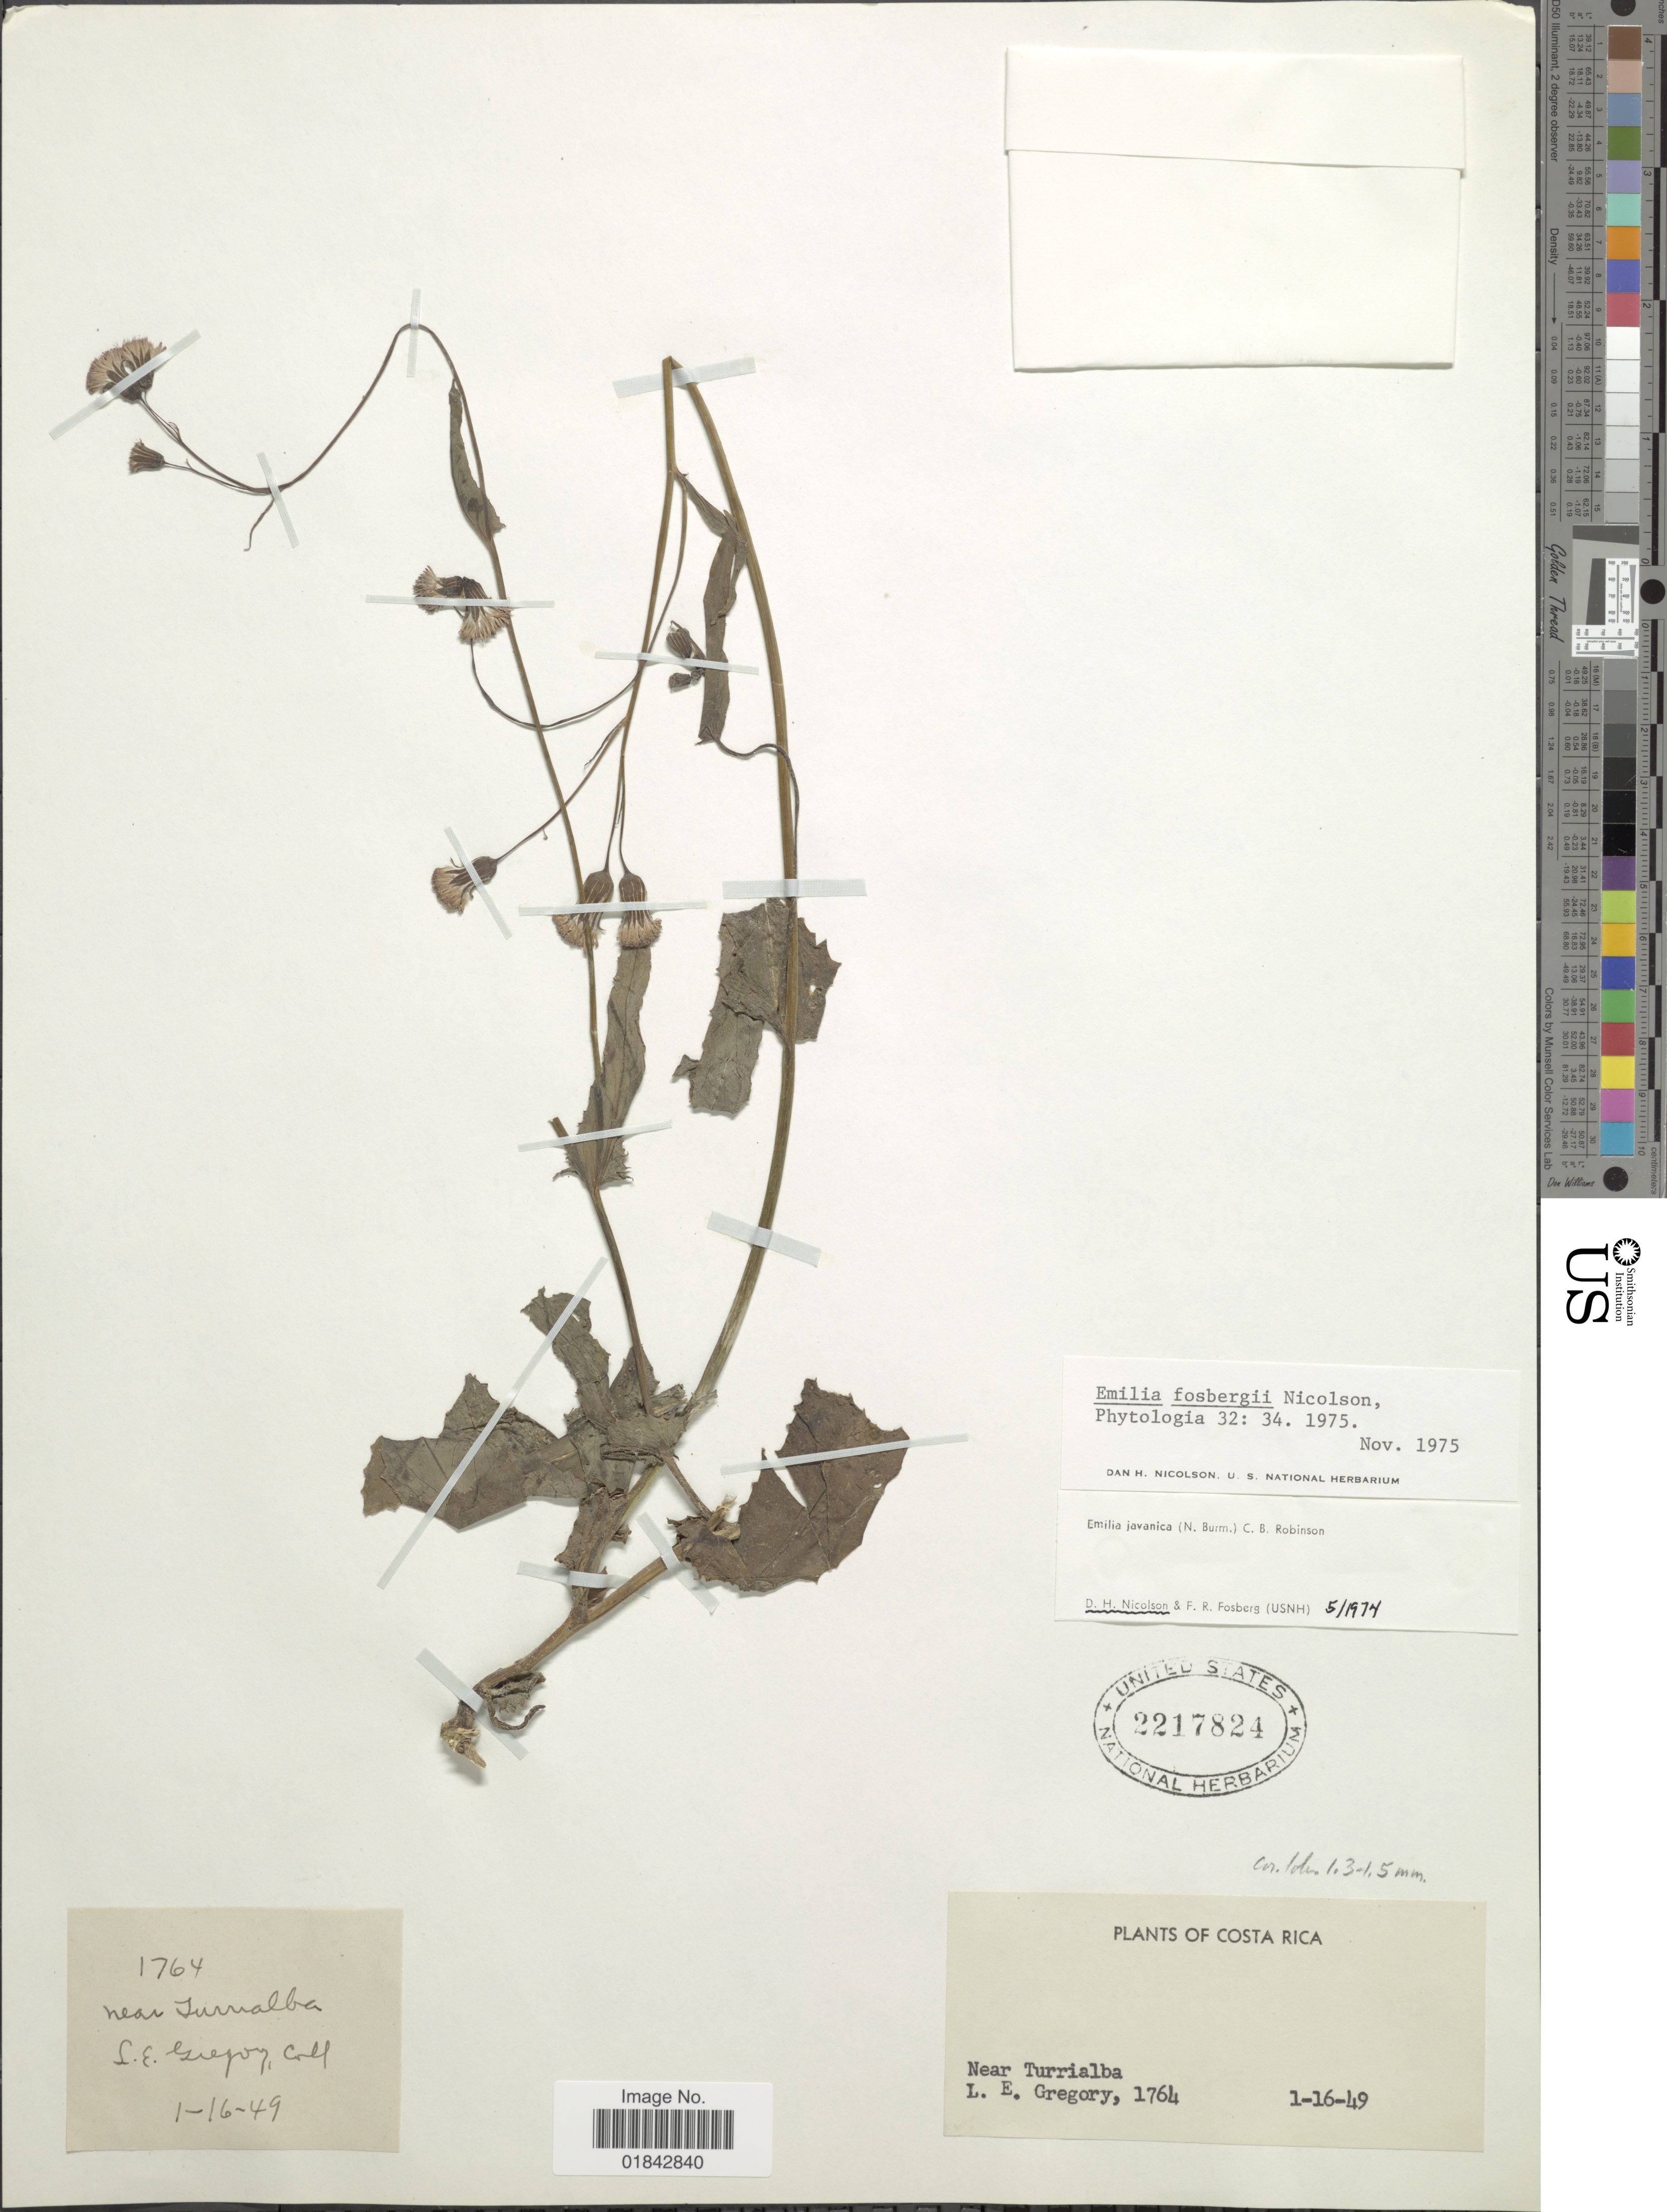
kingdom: Plantae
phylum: Tracheophyta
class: Magnoliopsida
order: Asterales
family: Asteraceae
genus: Emilia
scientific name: Emilia fosbergii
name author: Nicolson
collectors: L. E. Gregory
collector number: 1764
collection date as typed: Transcribed d/m/y: 16/1/49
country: Costa Rica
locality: Near Turralba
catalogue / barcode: US 2217824